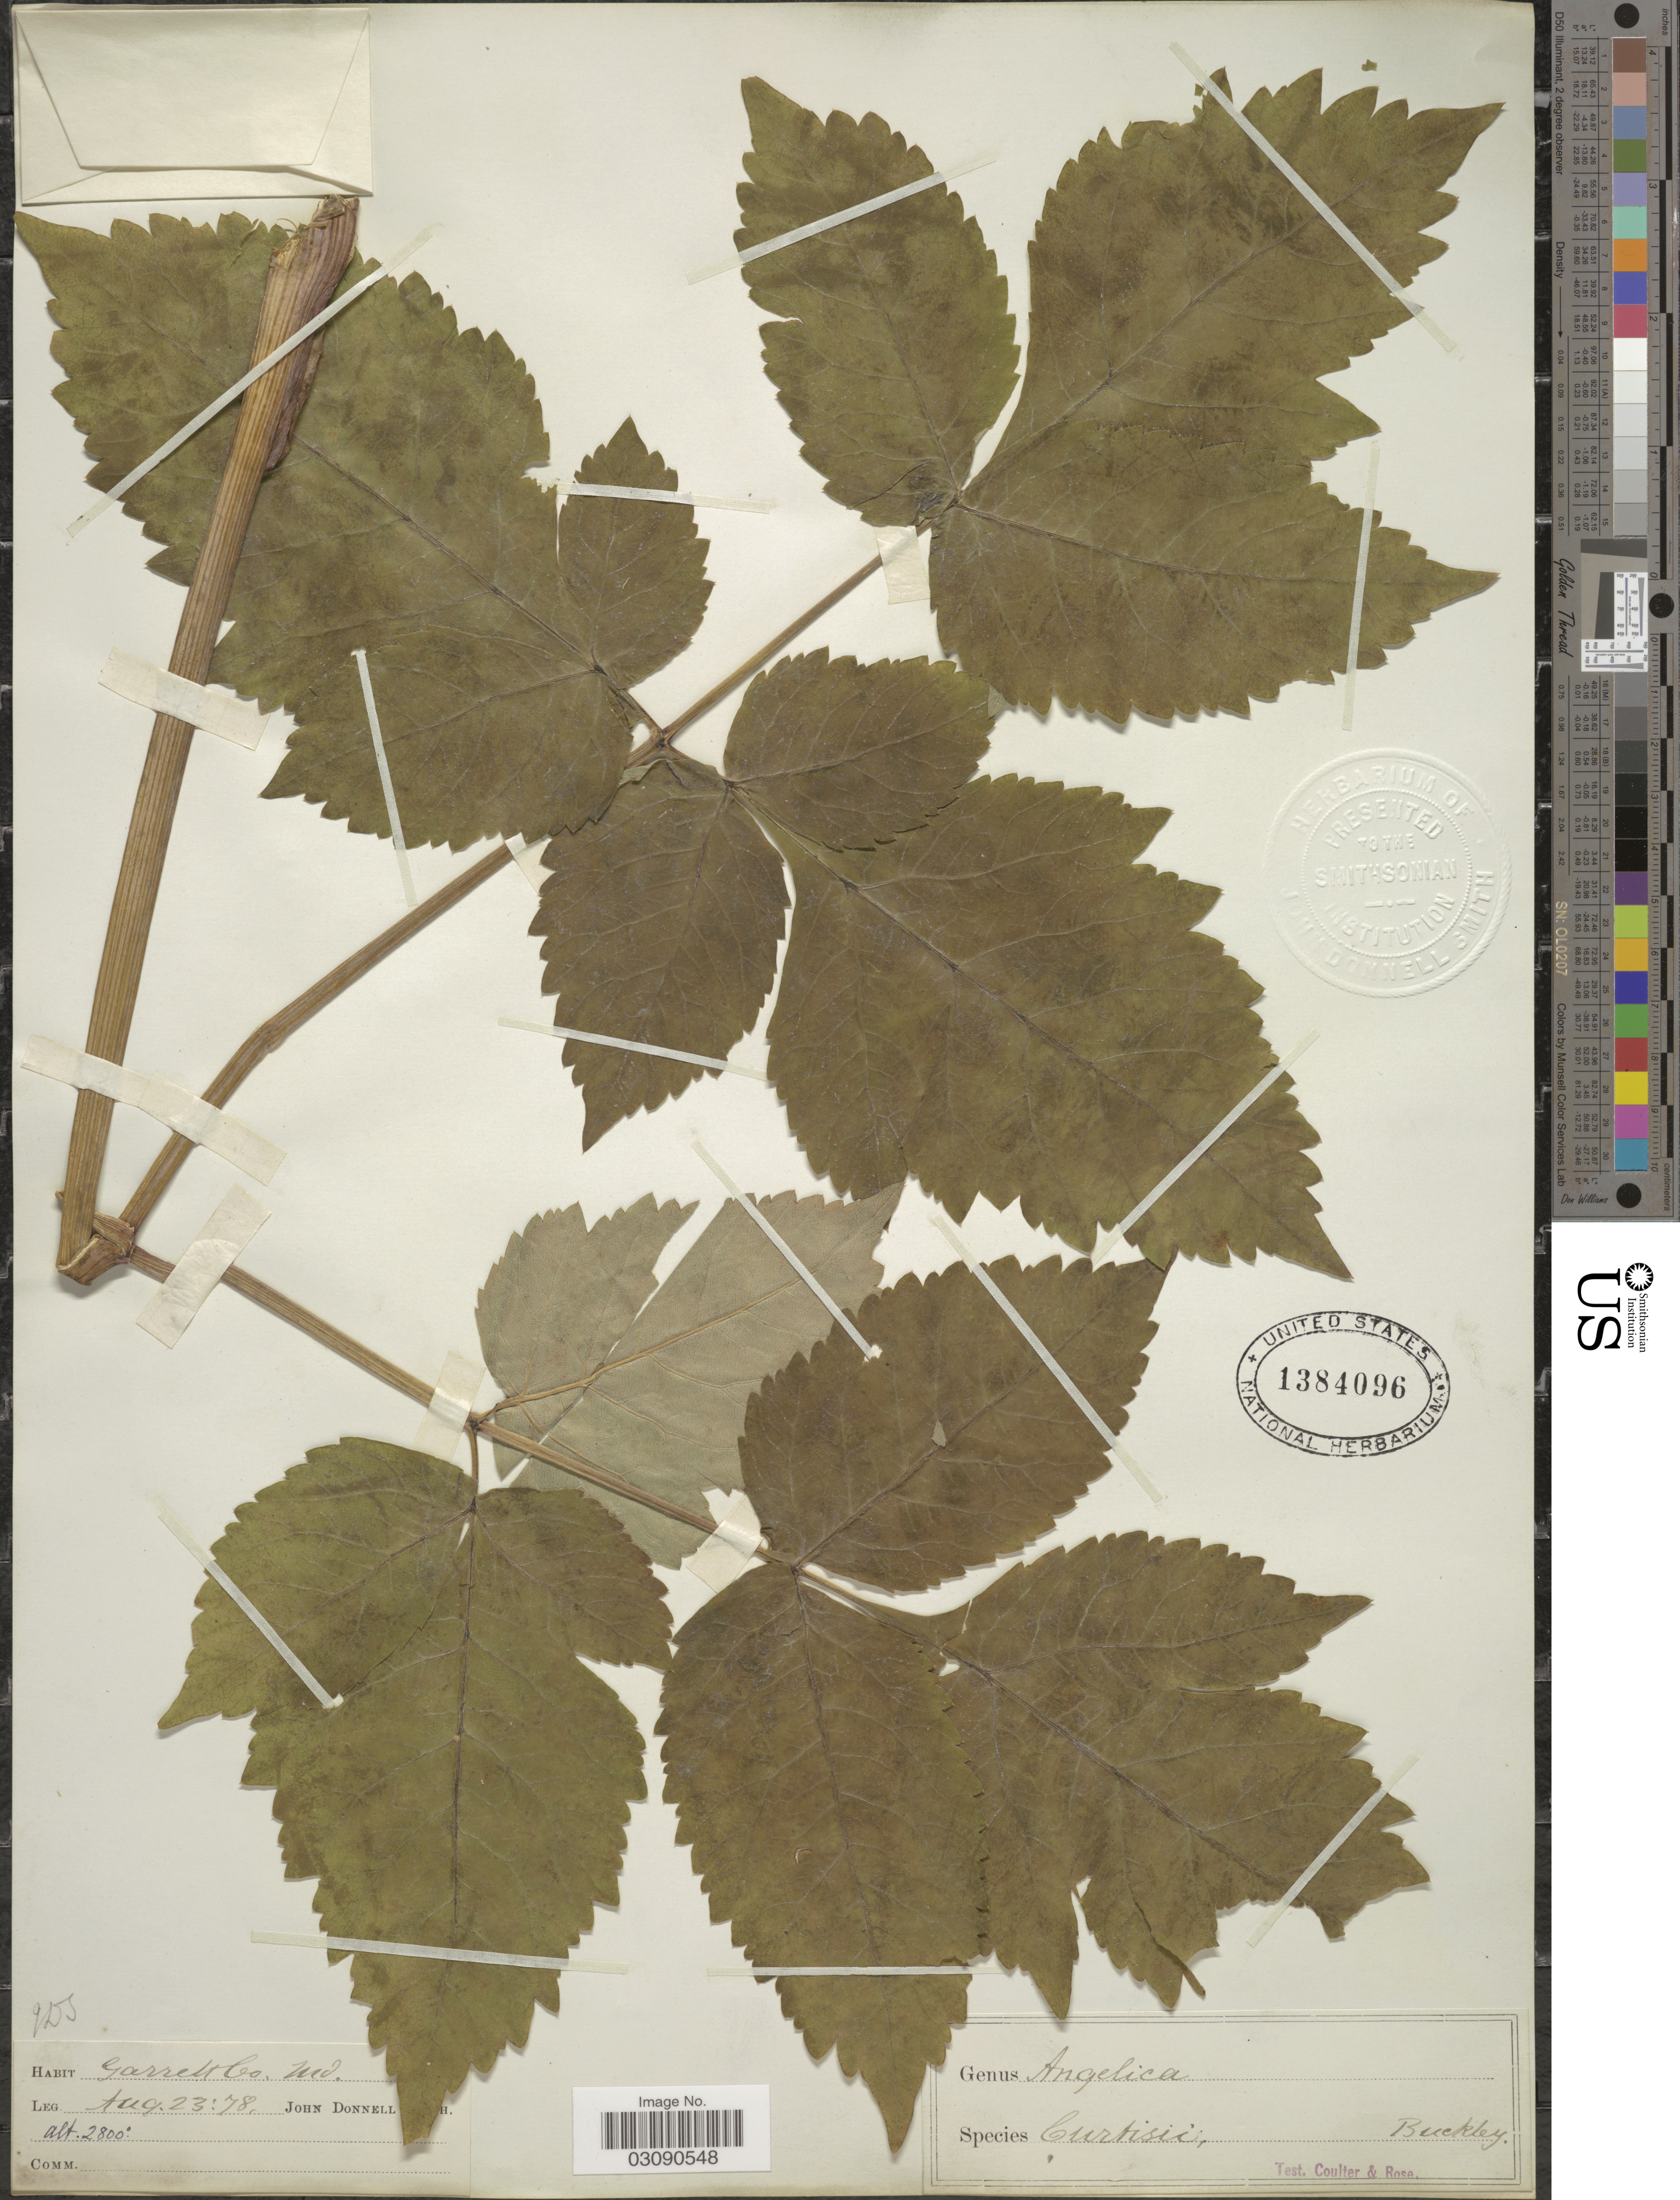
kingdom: Plantae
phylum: Tracheophyta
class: Magnoliopsida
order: Apiales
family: Apiaceae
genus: Angelica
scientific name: Angelica triquinata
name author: Michx.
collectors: J. Donnell Smith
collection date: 1878-08-23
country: United States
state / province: Maryland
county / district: Garrett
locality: Garrett Co.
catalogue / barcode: US 1384096